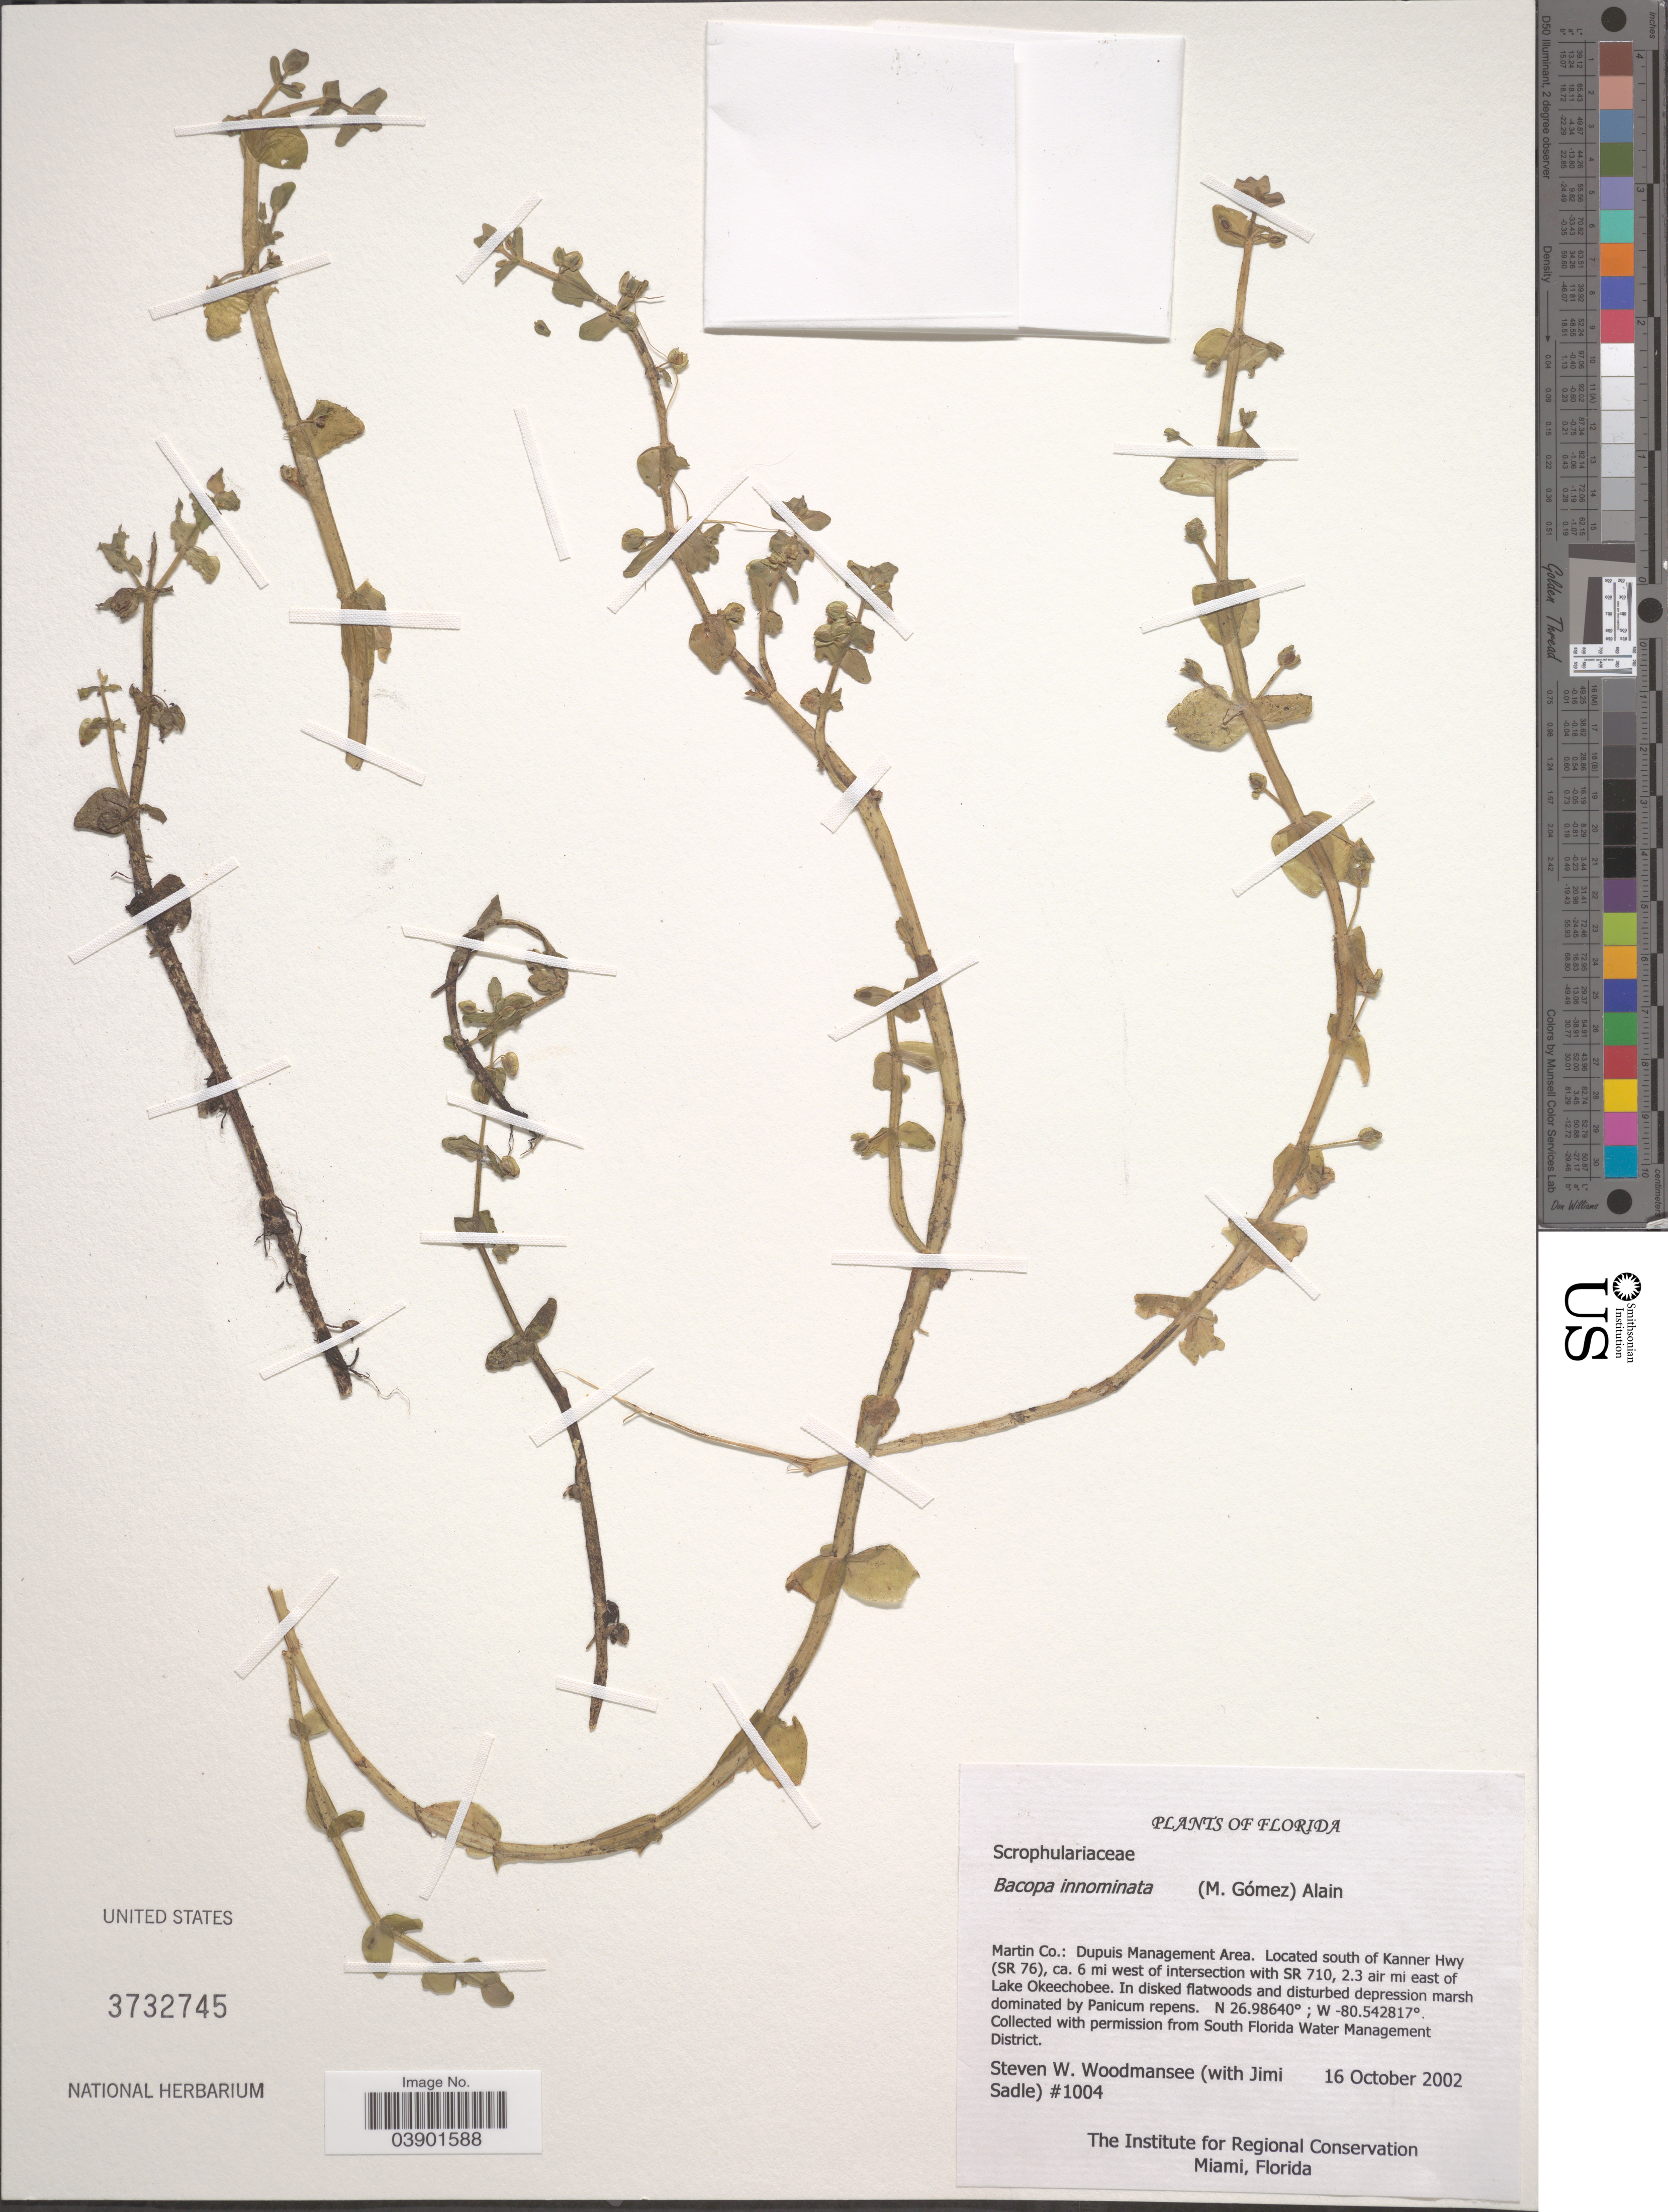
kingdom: Plantae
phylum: Tracheophyta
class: Magnoliopsida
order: Lamiales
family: Plantaginaceae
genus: Bacopa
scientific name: Bacopa innominata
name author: (M. Gómez) Alain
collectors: S. Woodmansee & J. Sadle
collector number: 1004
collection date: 2002-10-16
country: United States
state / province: Florida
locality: Martin Co.: Dupuis Management Area. South of Kanner Hwy (SR 76), ca. 6 mi west of intersection with SR 710, 2.3 air mi east of Lake Okeechobee.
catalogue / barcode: US 3732745